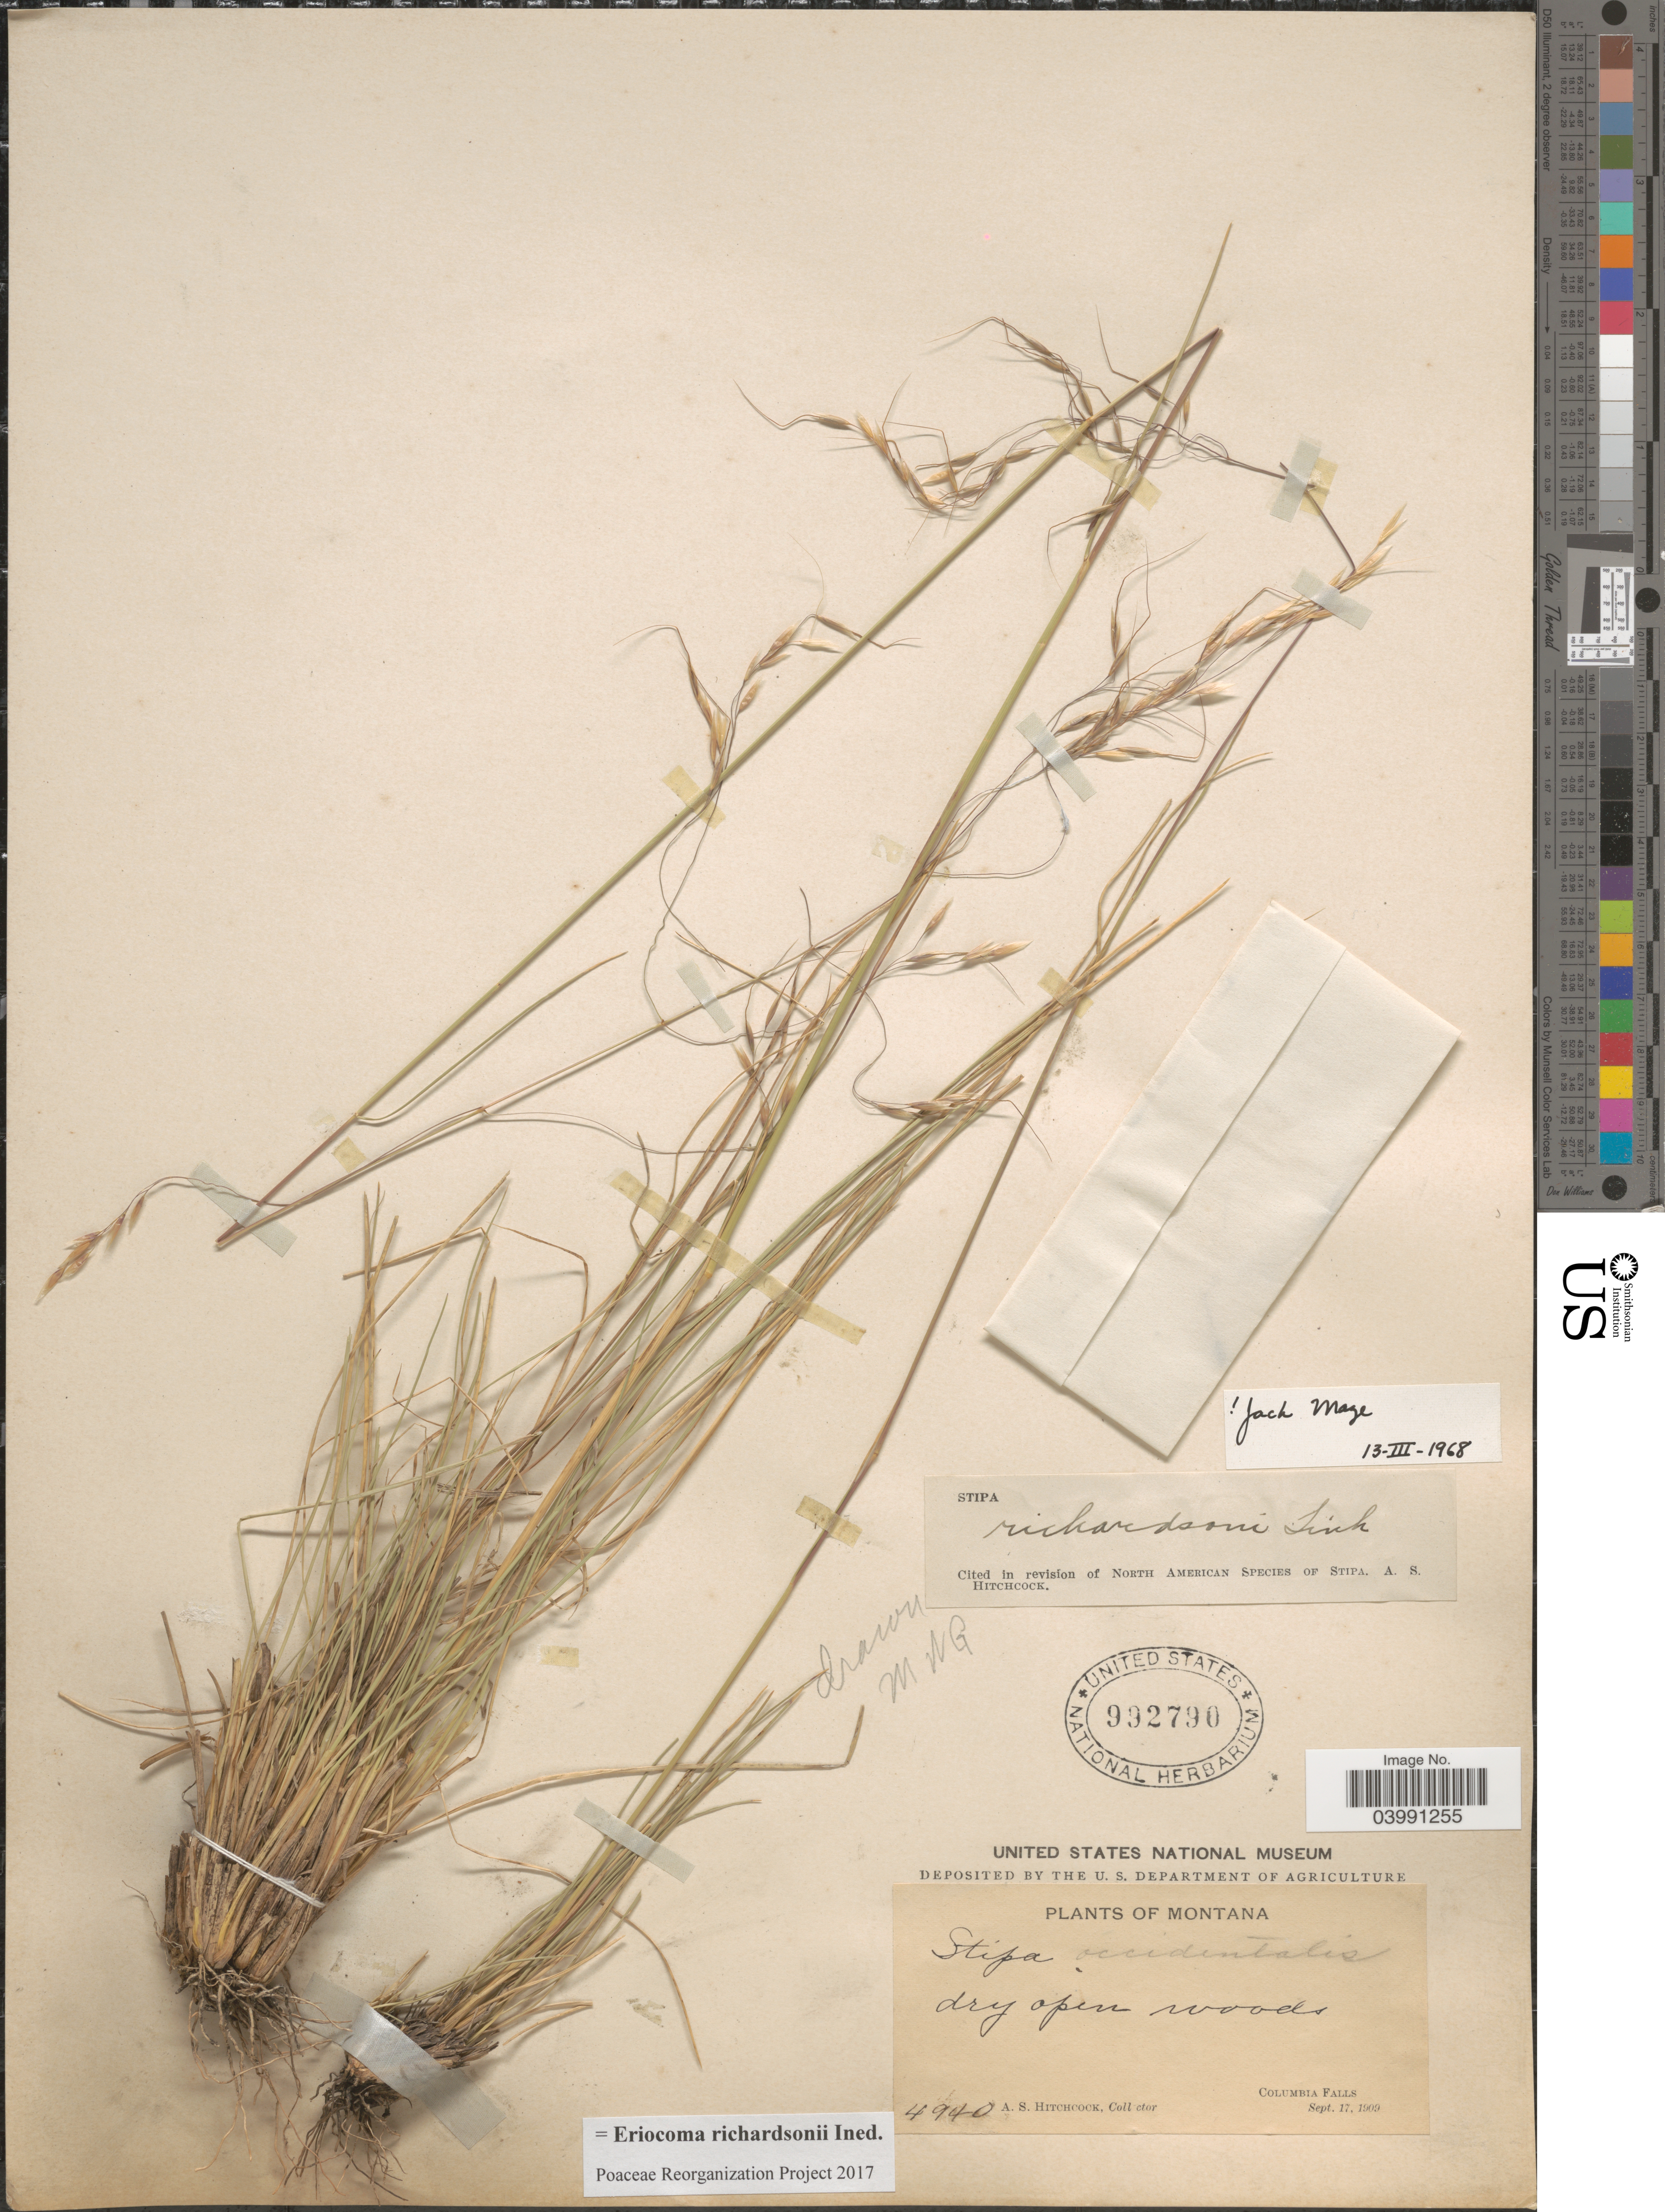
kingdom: Plantae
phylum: Tracheophyta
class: Liliopsida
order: Poales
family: Poaceae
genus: Eriocoma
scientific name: Eriocoma richardsonii ined.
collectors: A. S. Hitchcock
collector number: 4940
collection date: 1909-09-17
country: United States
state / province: Montana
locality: Columbia Falls.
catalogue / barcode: US 992790